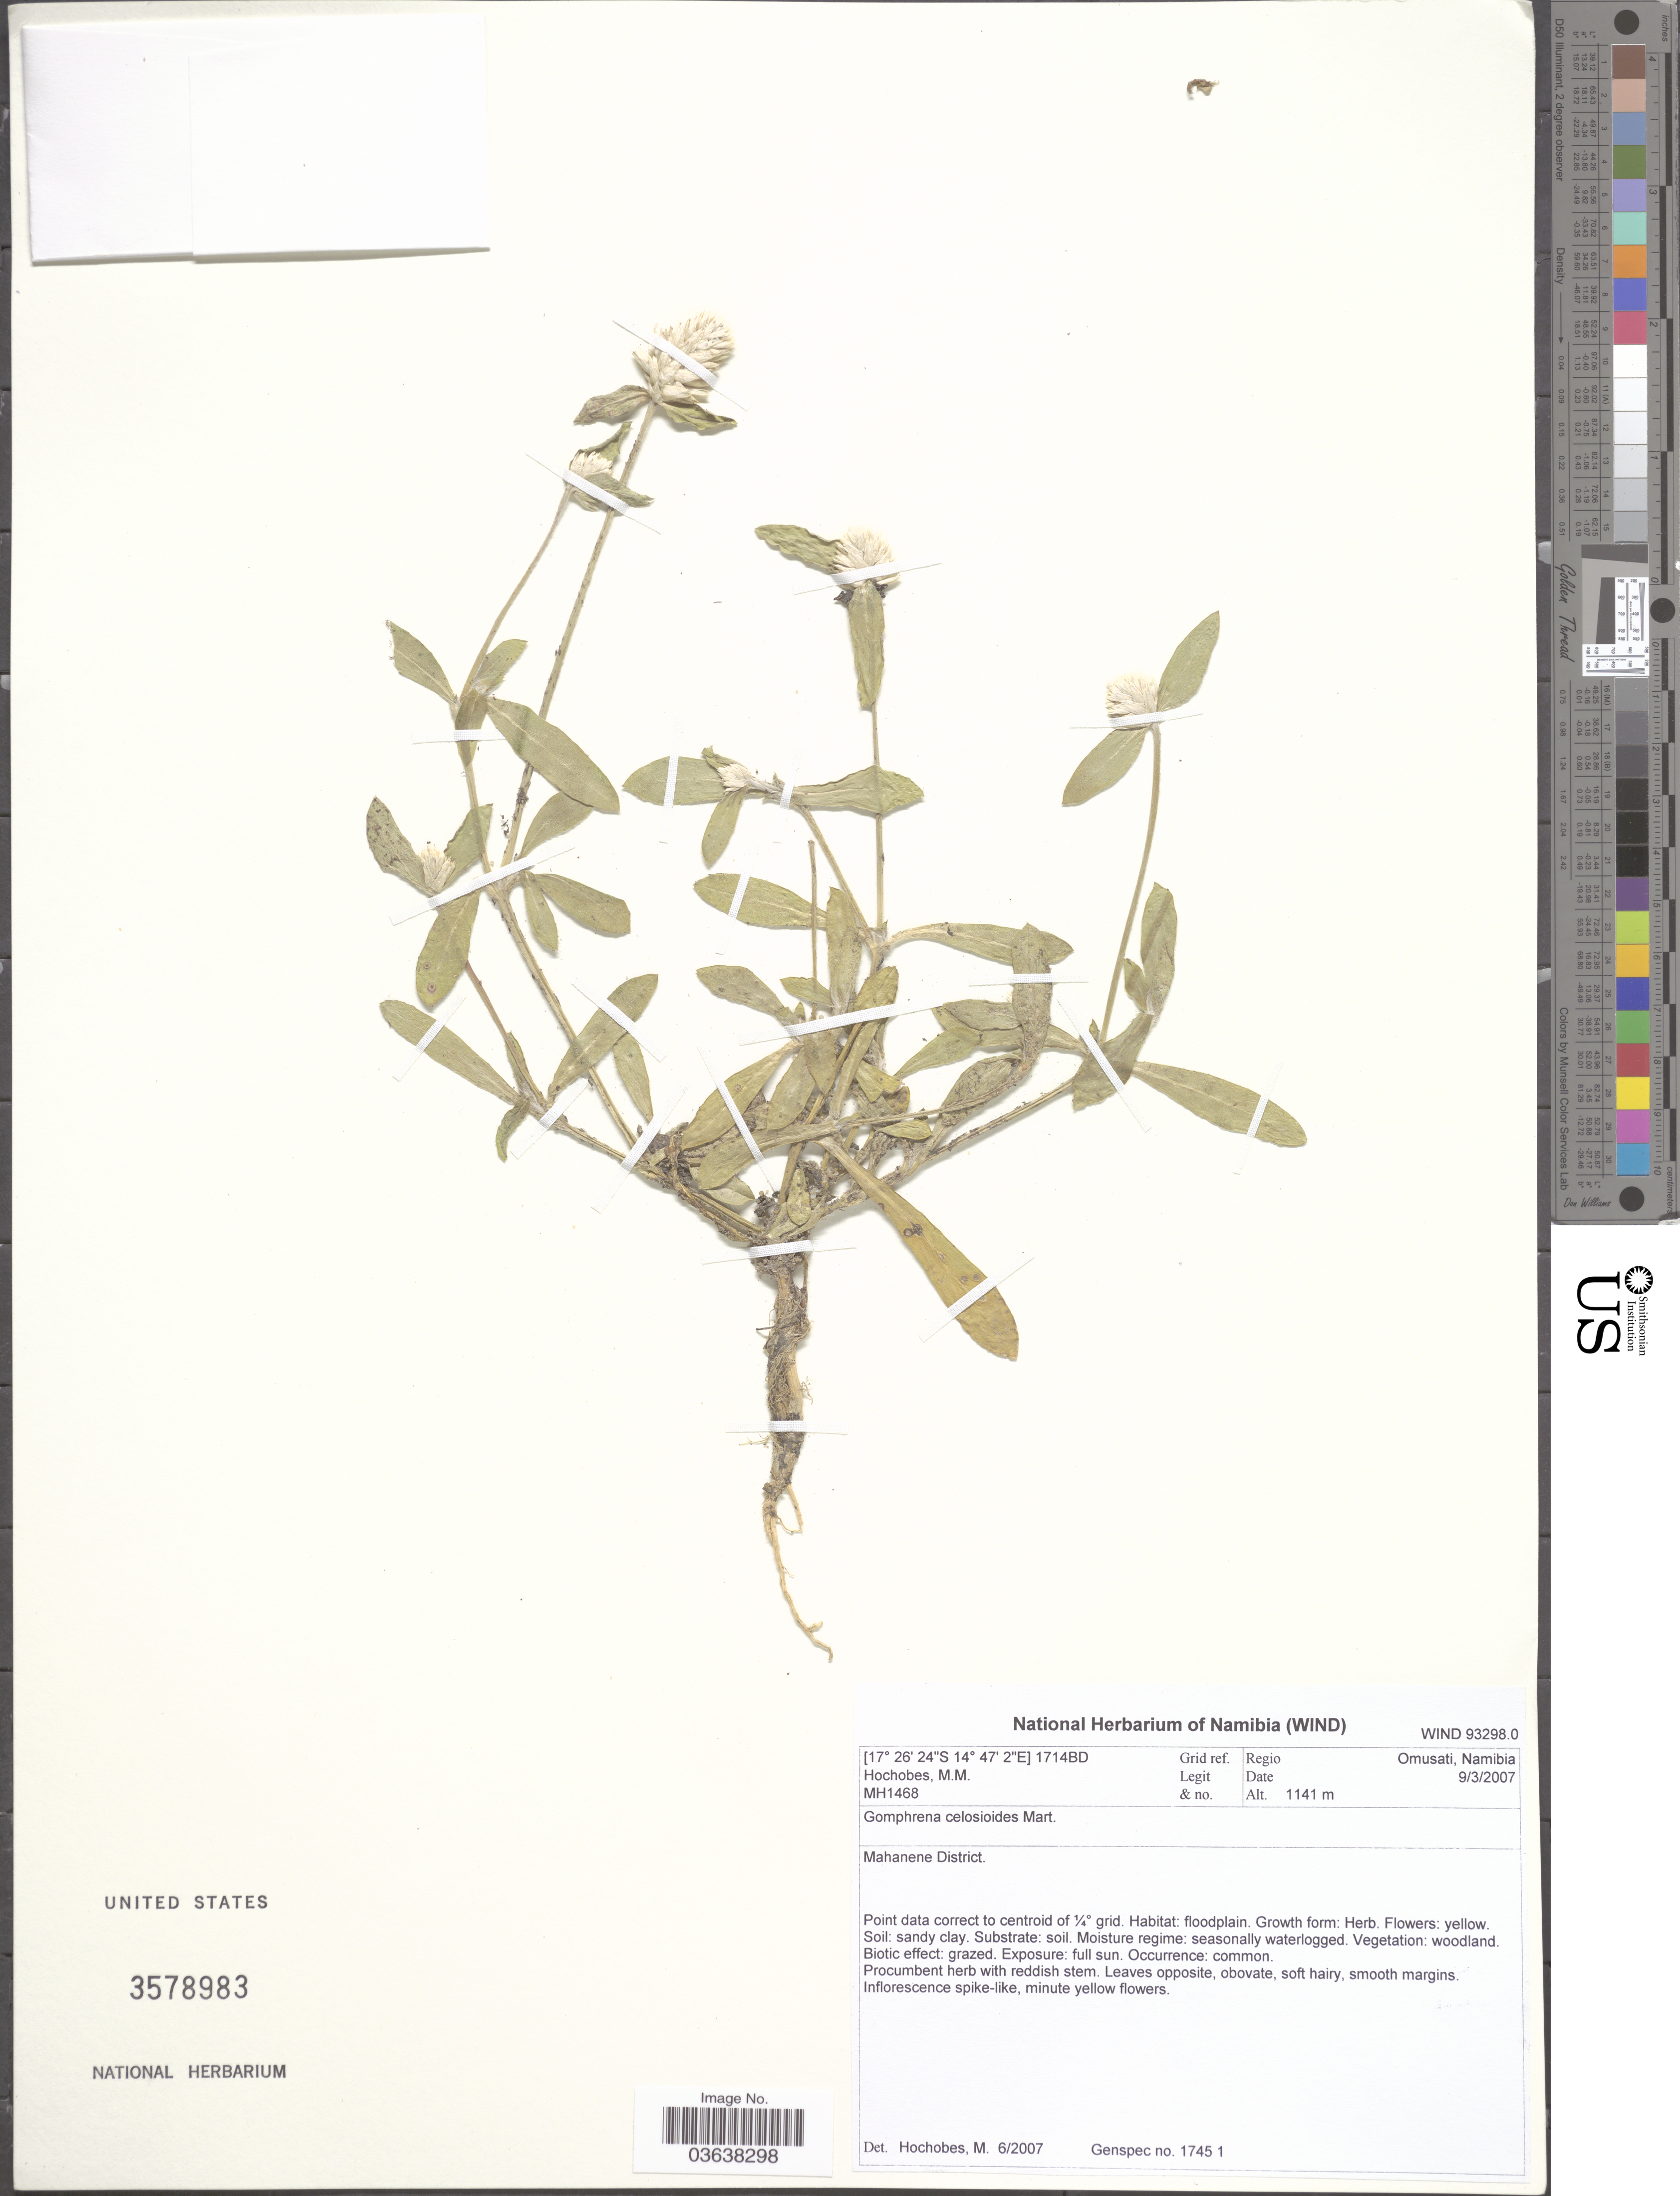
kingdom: Plantae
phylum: Tracheophyta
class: Magnoliopsida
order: Caryophyllales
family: Amaranthaceae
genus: Gomphrena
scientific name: Gomphrena serrata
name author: L.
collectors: M. Hochobes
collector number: MH1468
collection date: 2007-03-09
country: Namibia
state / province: Omusati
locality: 1714BD Grid ref. Mahanene District.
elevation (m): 1141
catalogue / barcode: US 3578983